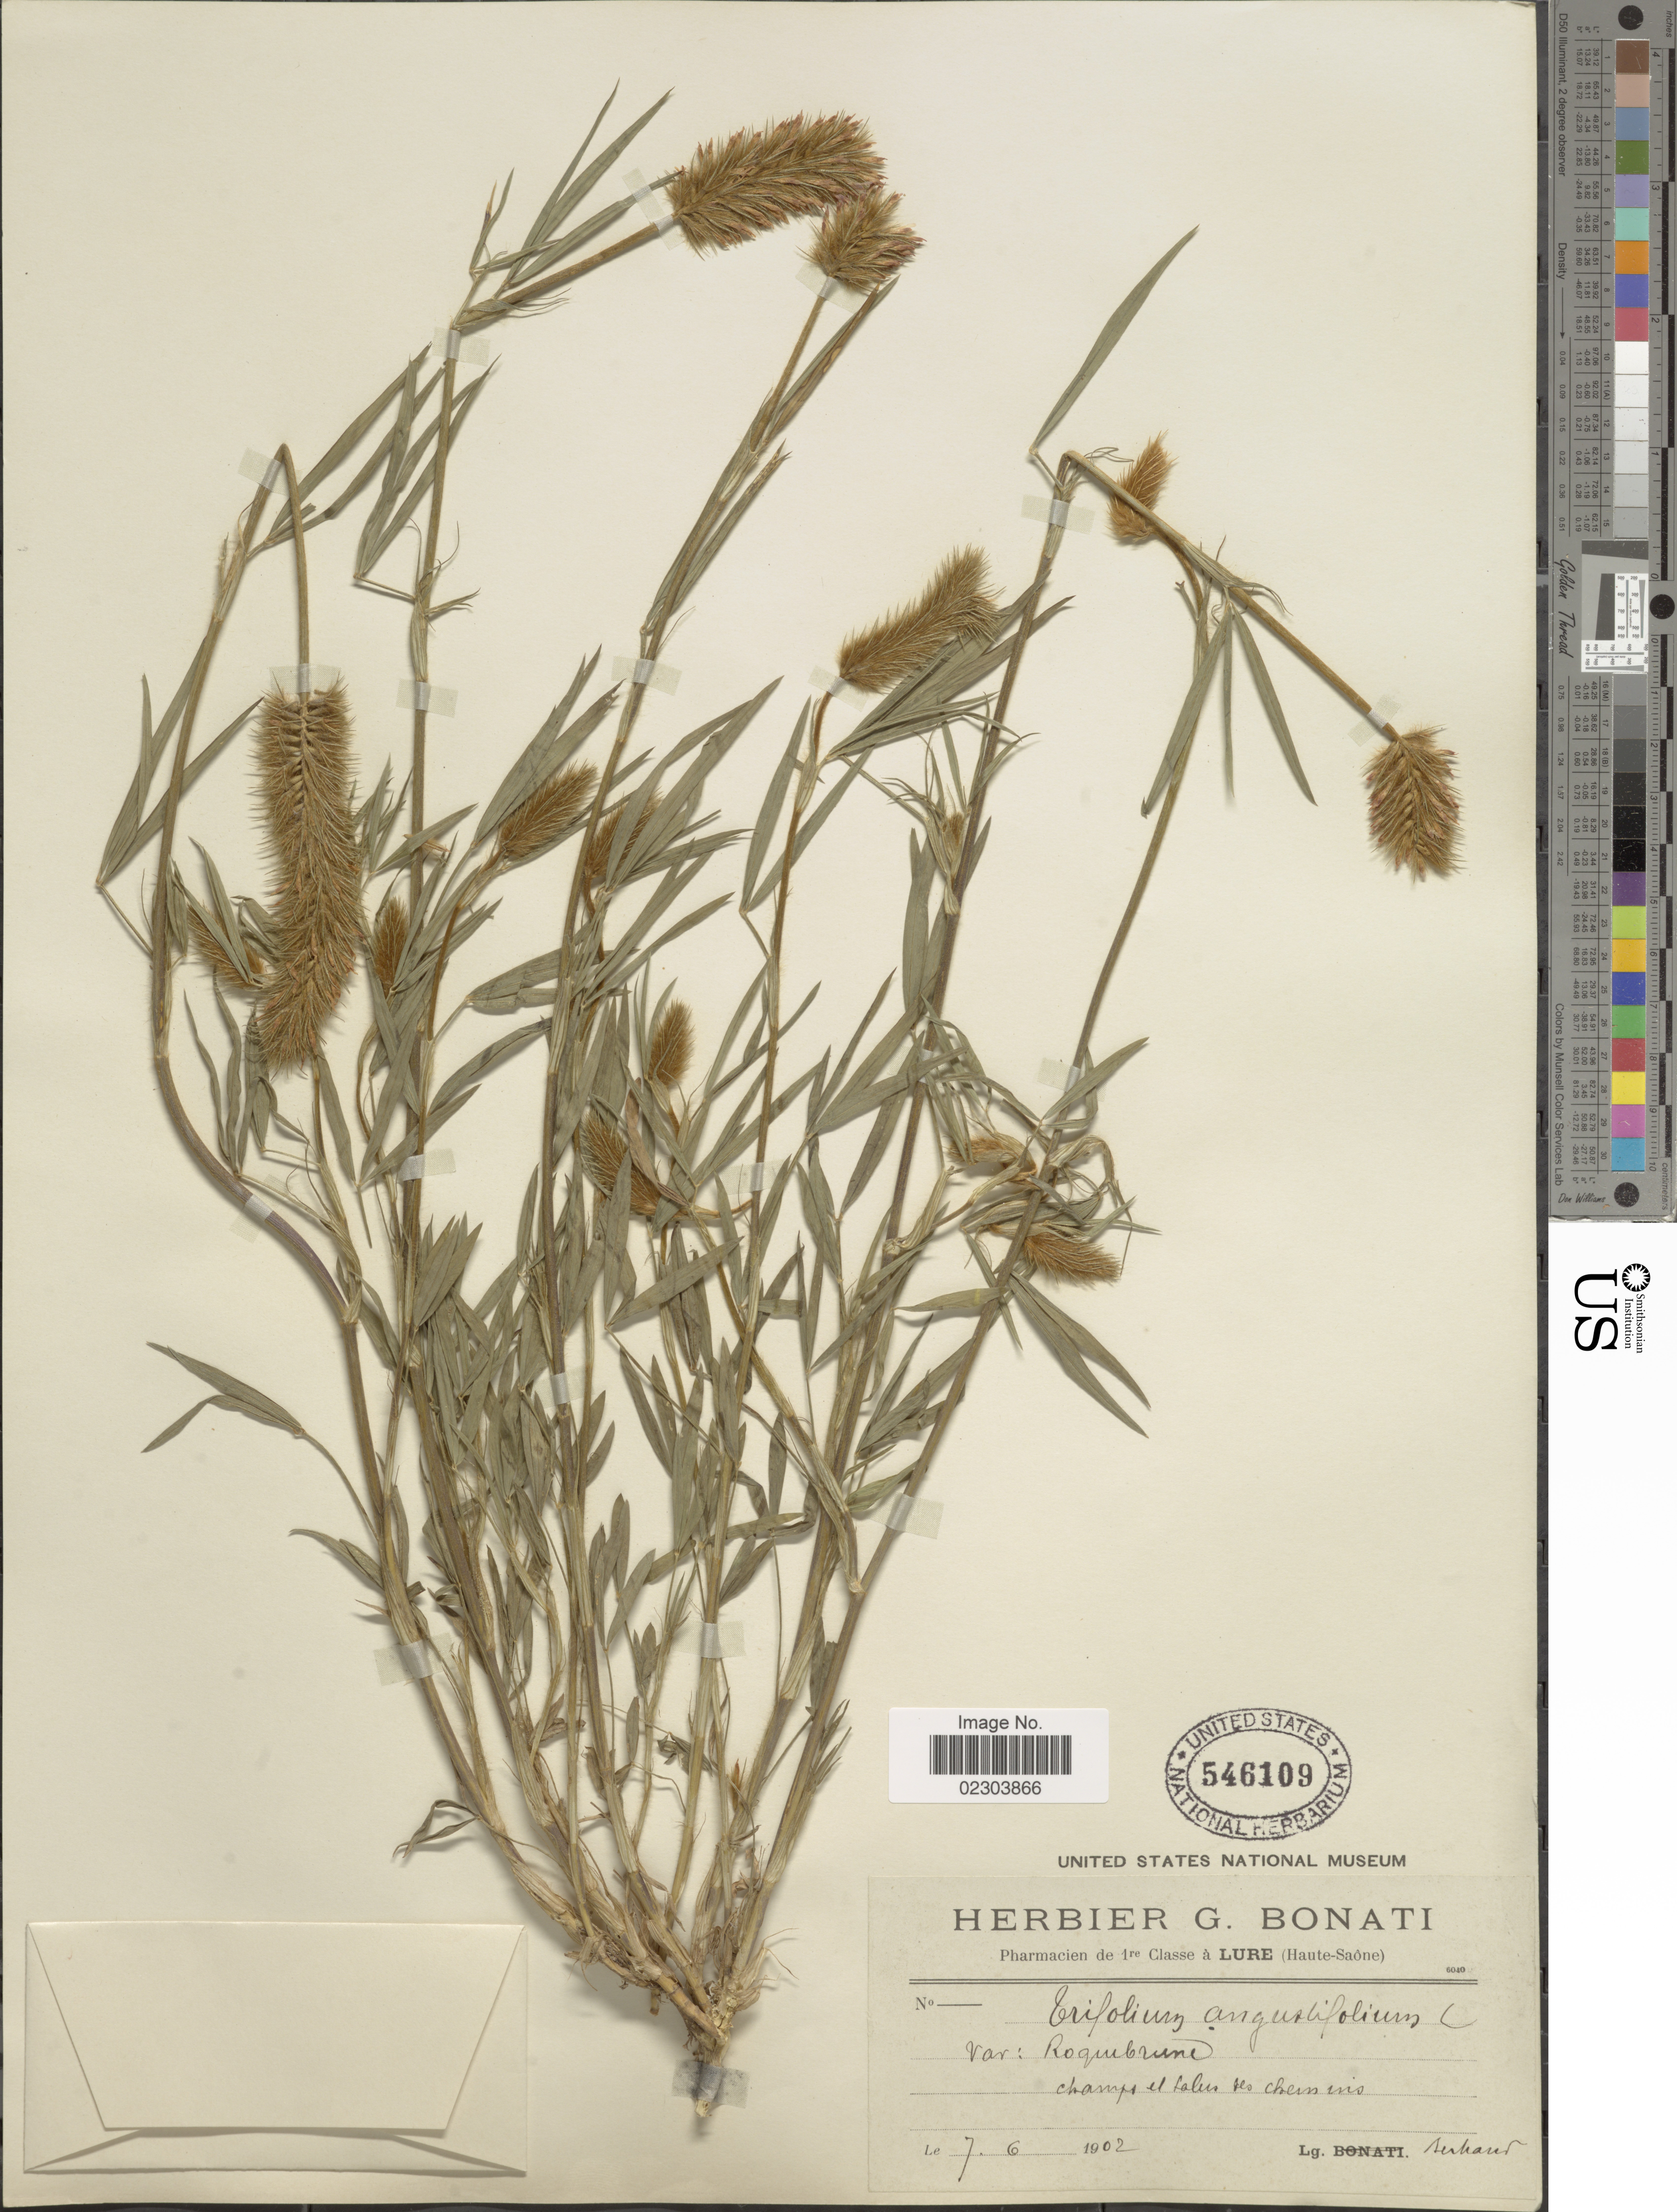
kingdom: Plantae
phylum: Tracheophyta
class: Magnoliopsida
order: Fabales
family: Fabaceae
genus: Trifolium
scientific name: Trifolium angustifolium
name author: L.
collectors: Berhaut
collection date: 1902-06-07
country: France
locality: Var: Roquibrune, champs et salers es chernis [interpreted]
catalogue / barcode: US 546109